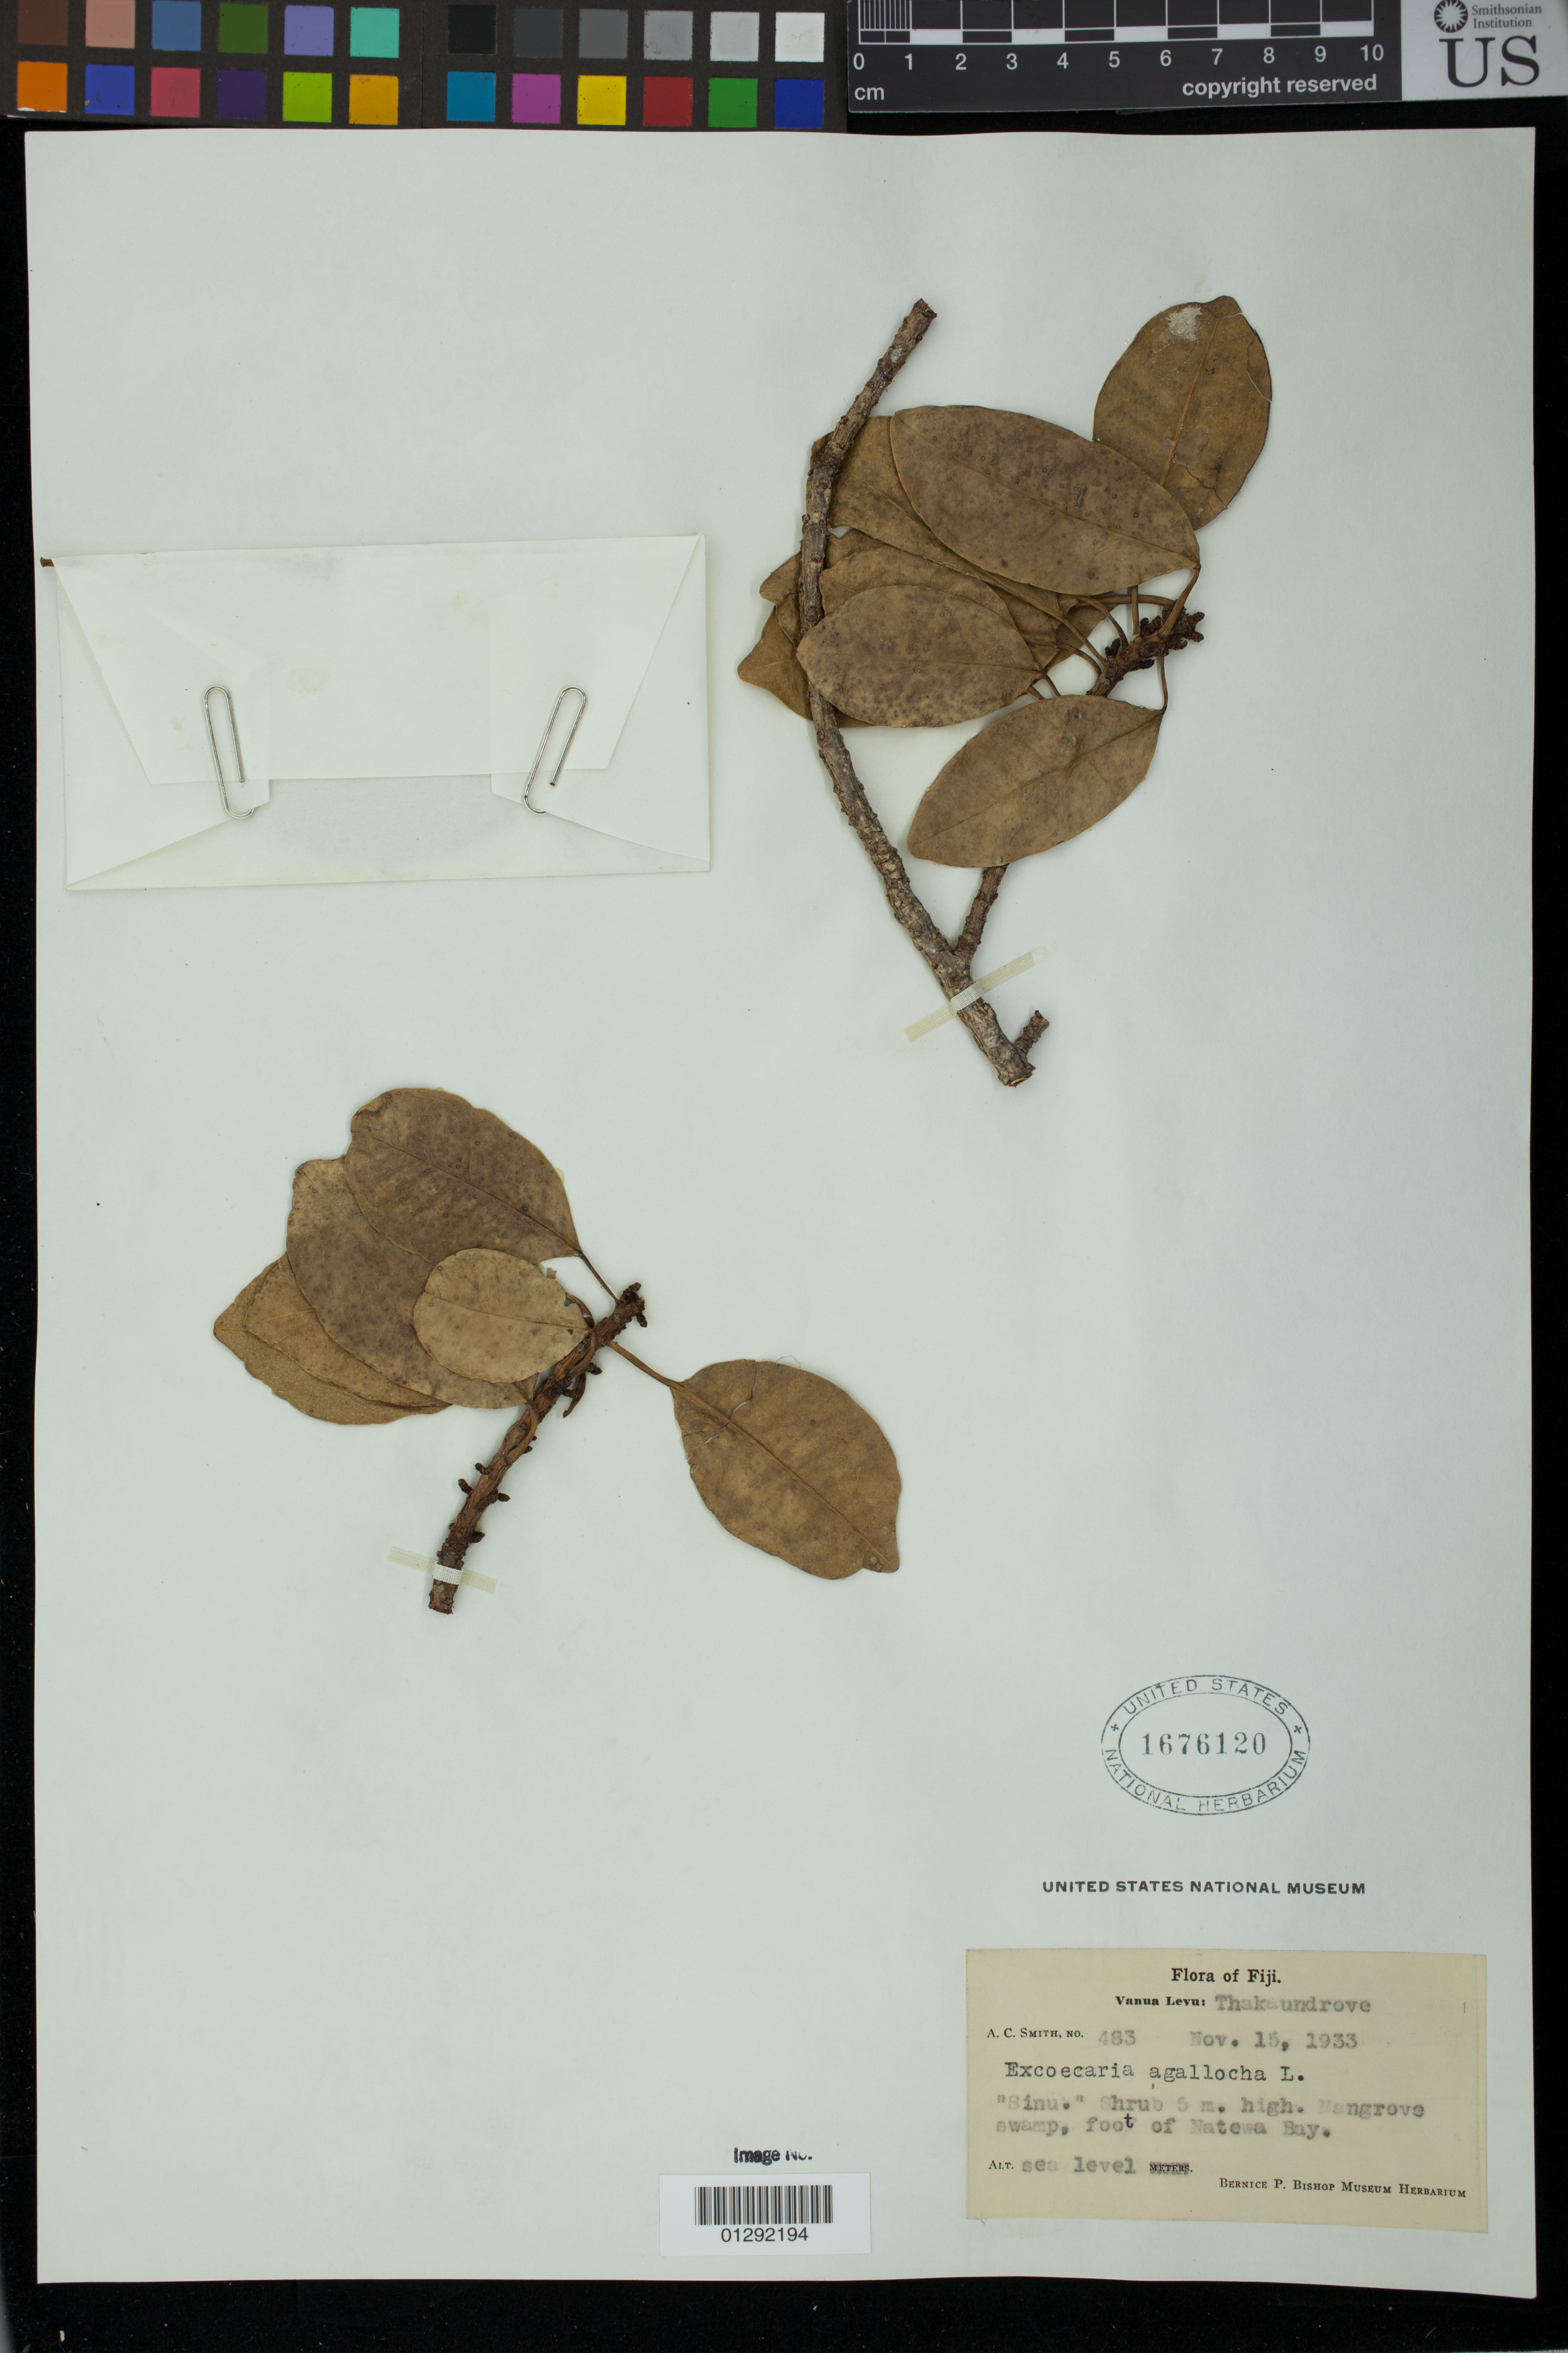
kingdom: Plantae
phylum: Tracheophyta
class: Magnoliopsida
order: Malpighiales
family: Euphorbiaceae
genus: Excoecaria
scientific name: Excoecaria agallocha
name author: L.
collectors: A. C. Smith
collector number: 483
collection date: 1933-11-15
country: Fiji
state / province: Northern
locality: Vanua Levu: thakaundrove. Foot of Natewa Bay.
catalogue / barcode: US 1676120